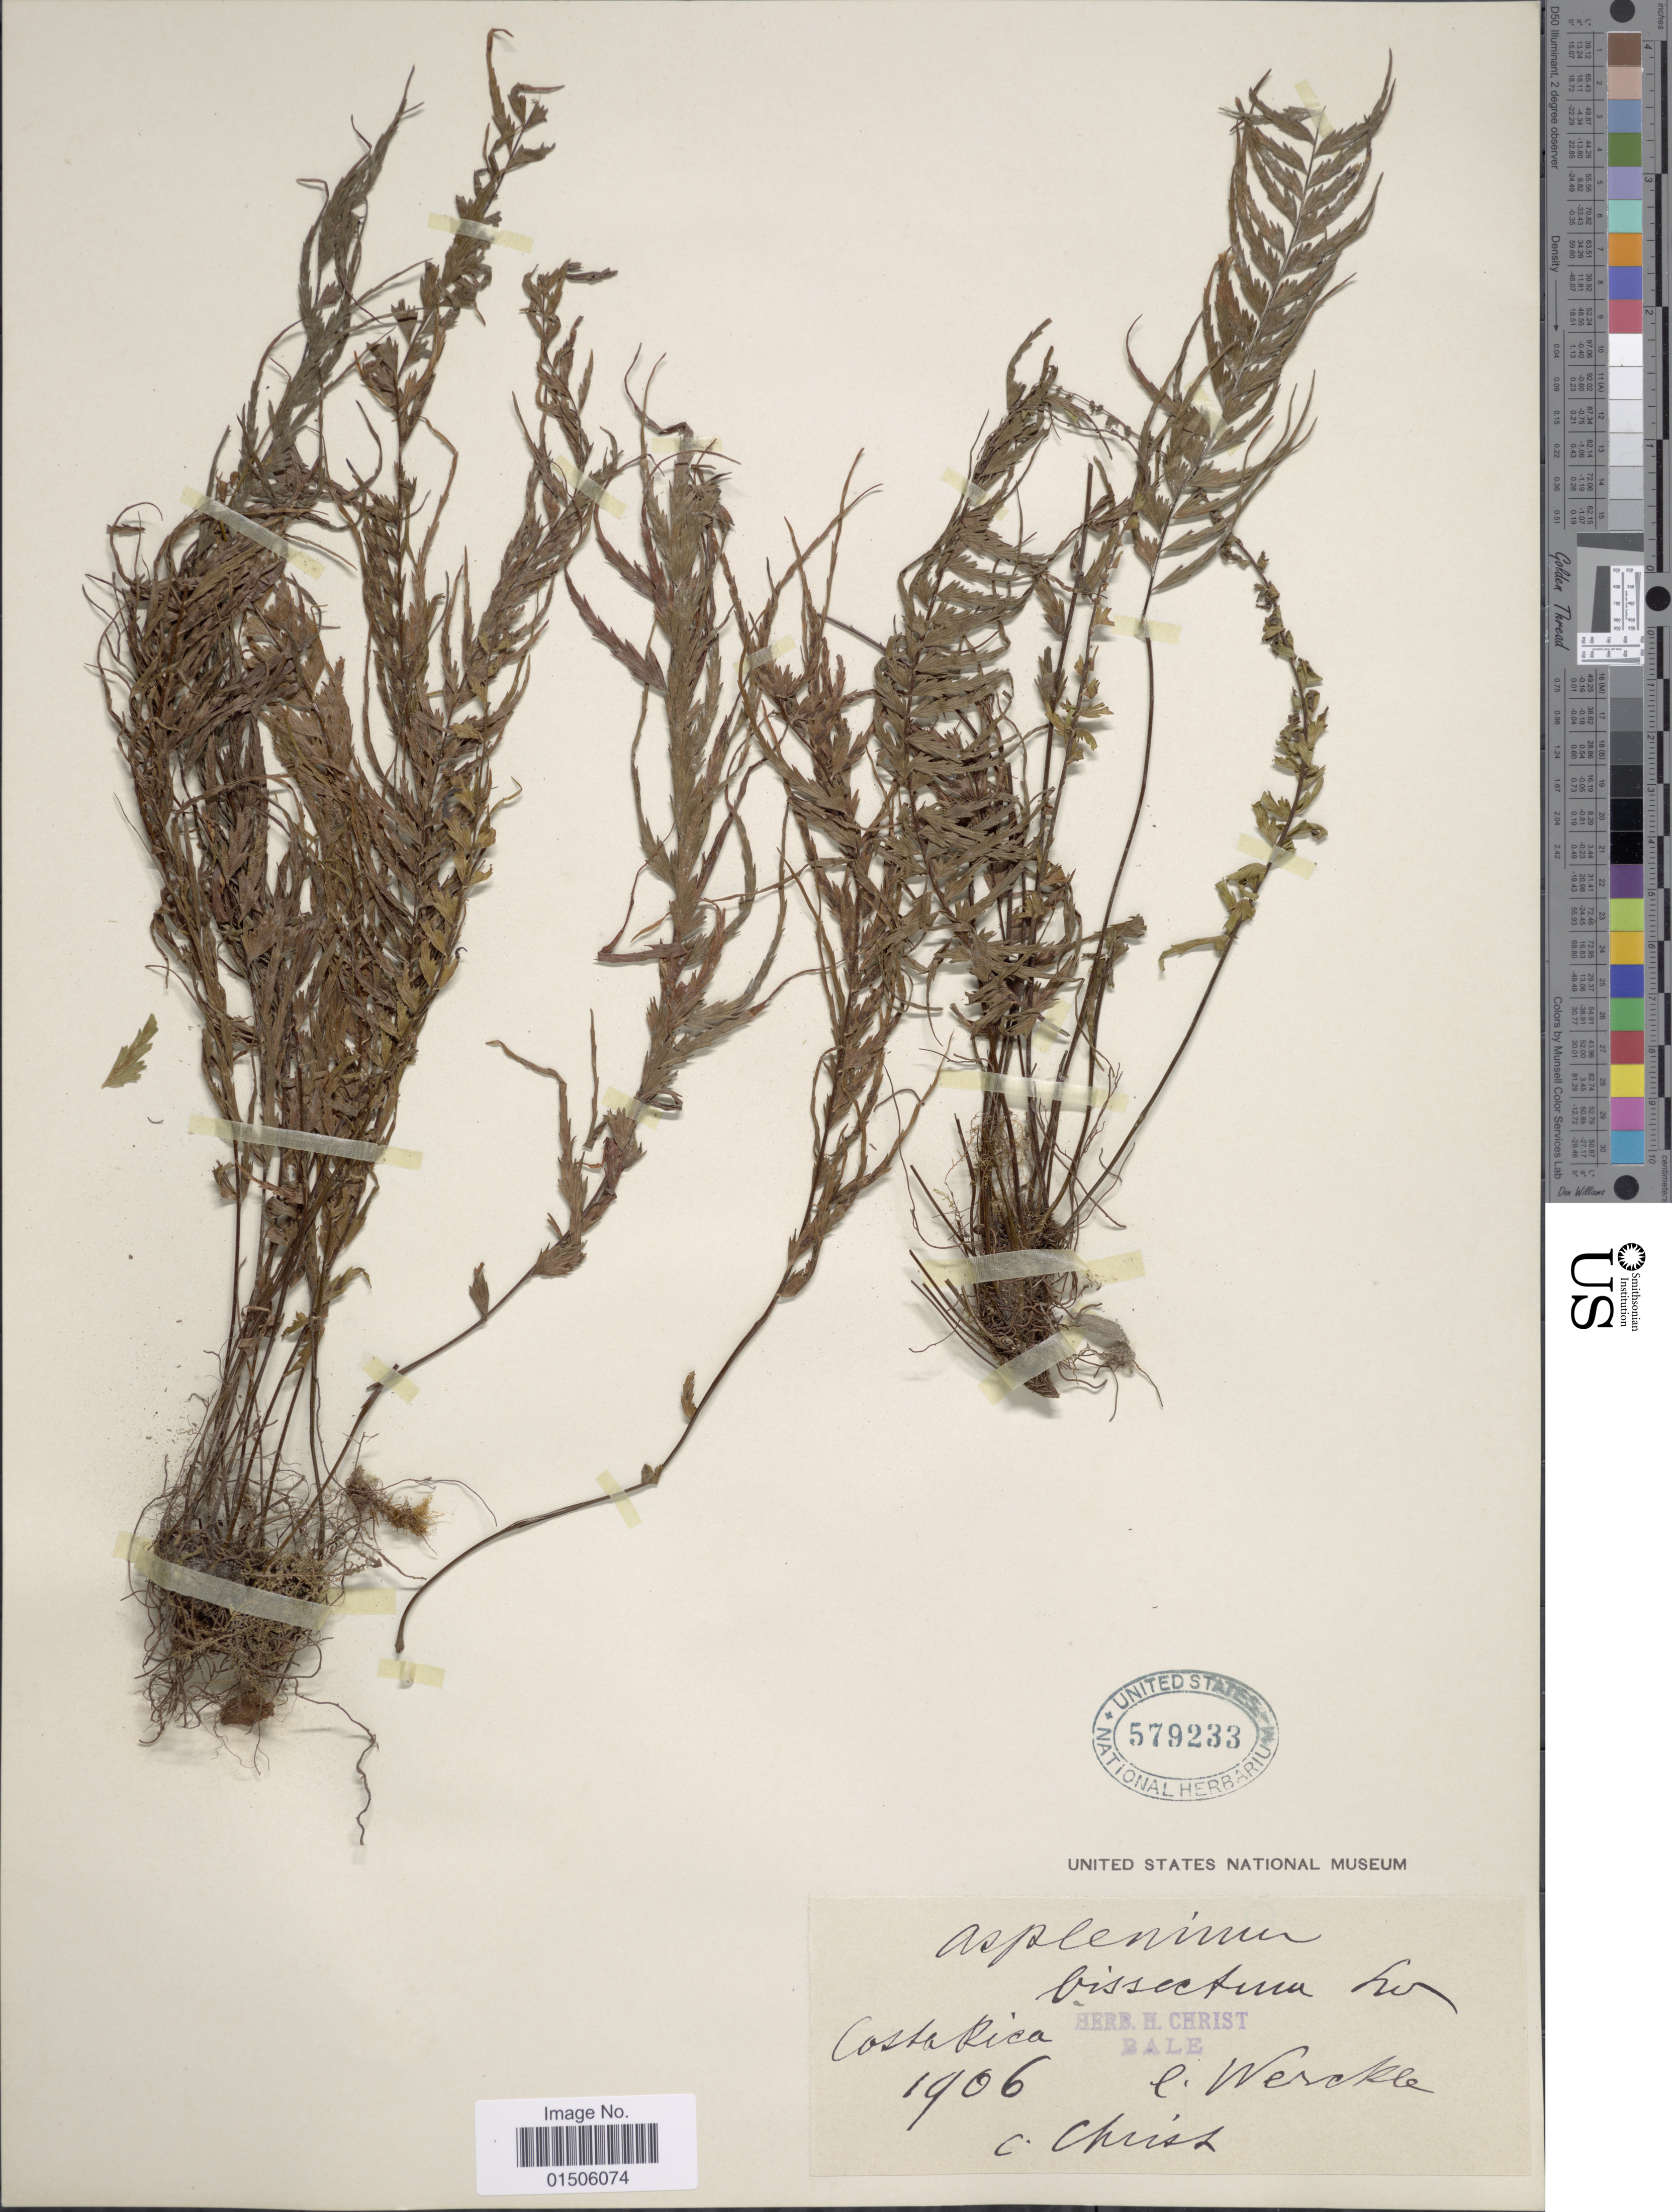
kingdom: Plantae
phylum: Tracheophyta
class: Polypodiopsida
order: Polypodiales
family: Aspleniaceae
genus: Asplenium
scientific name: Asplenium dissectum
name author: Sw.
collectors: C. Wercklé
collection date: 1906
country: Costa Rica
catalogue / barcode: US 579233